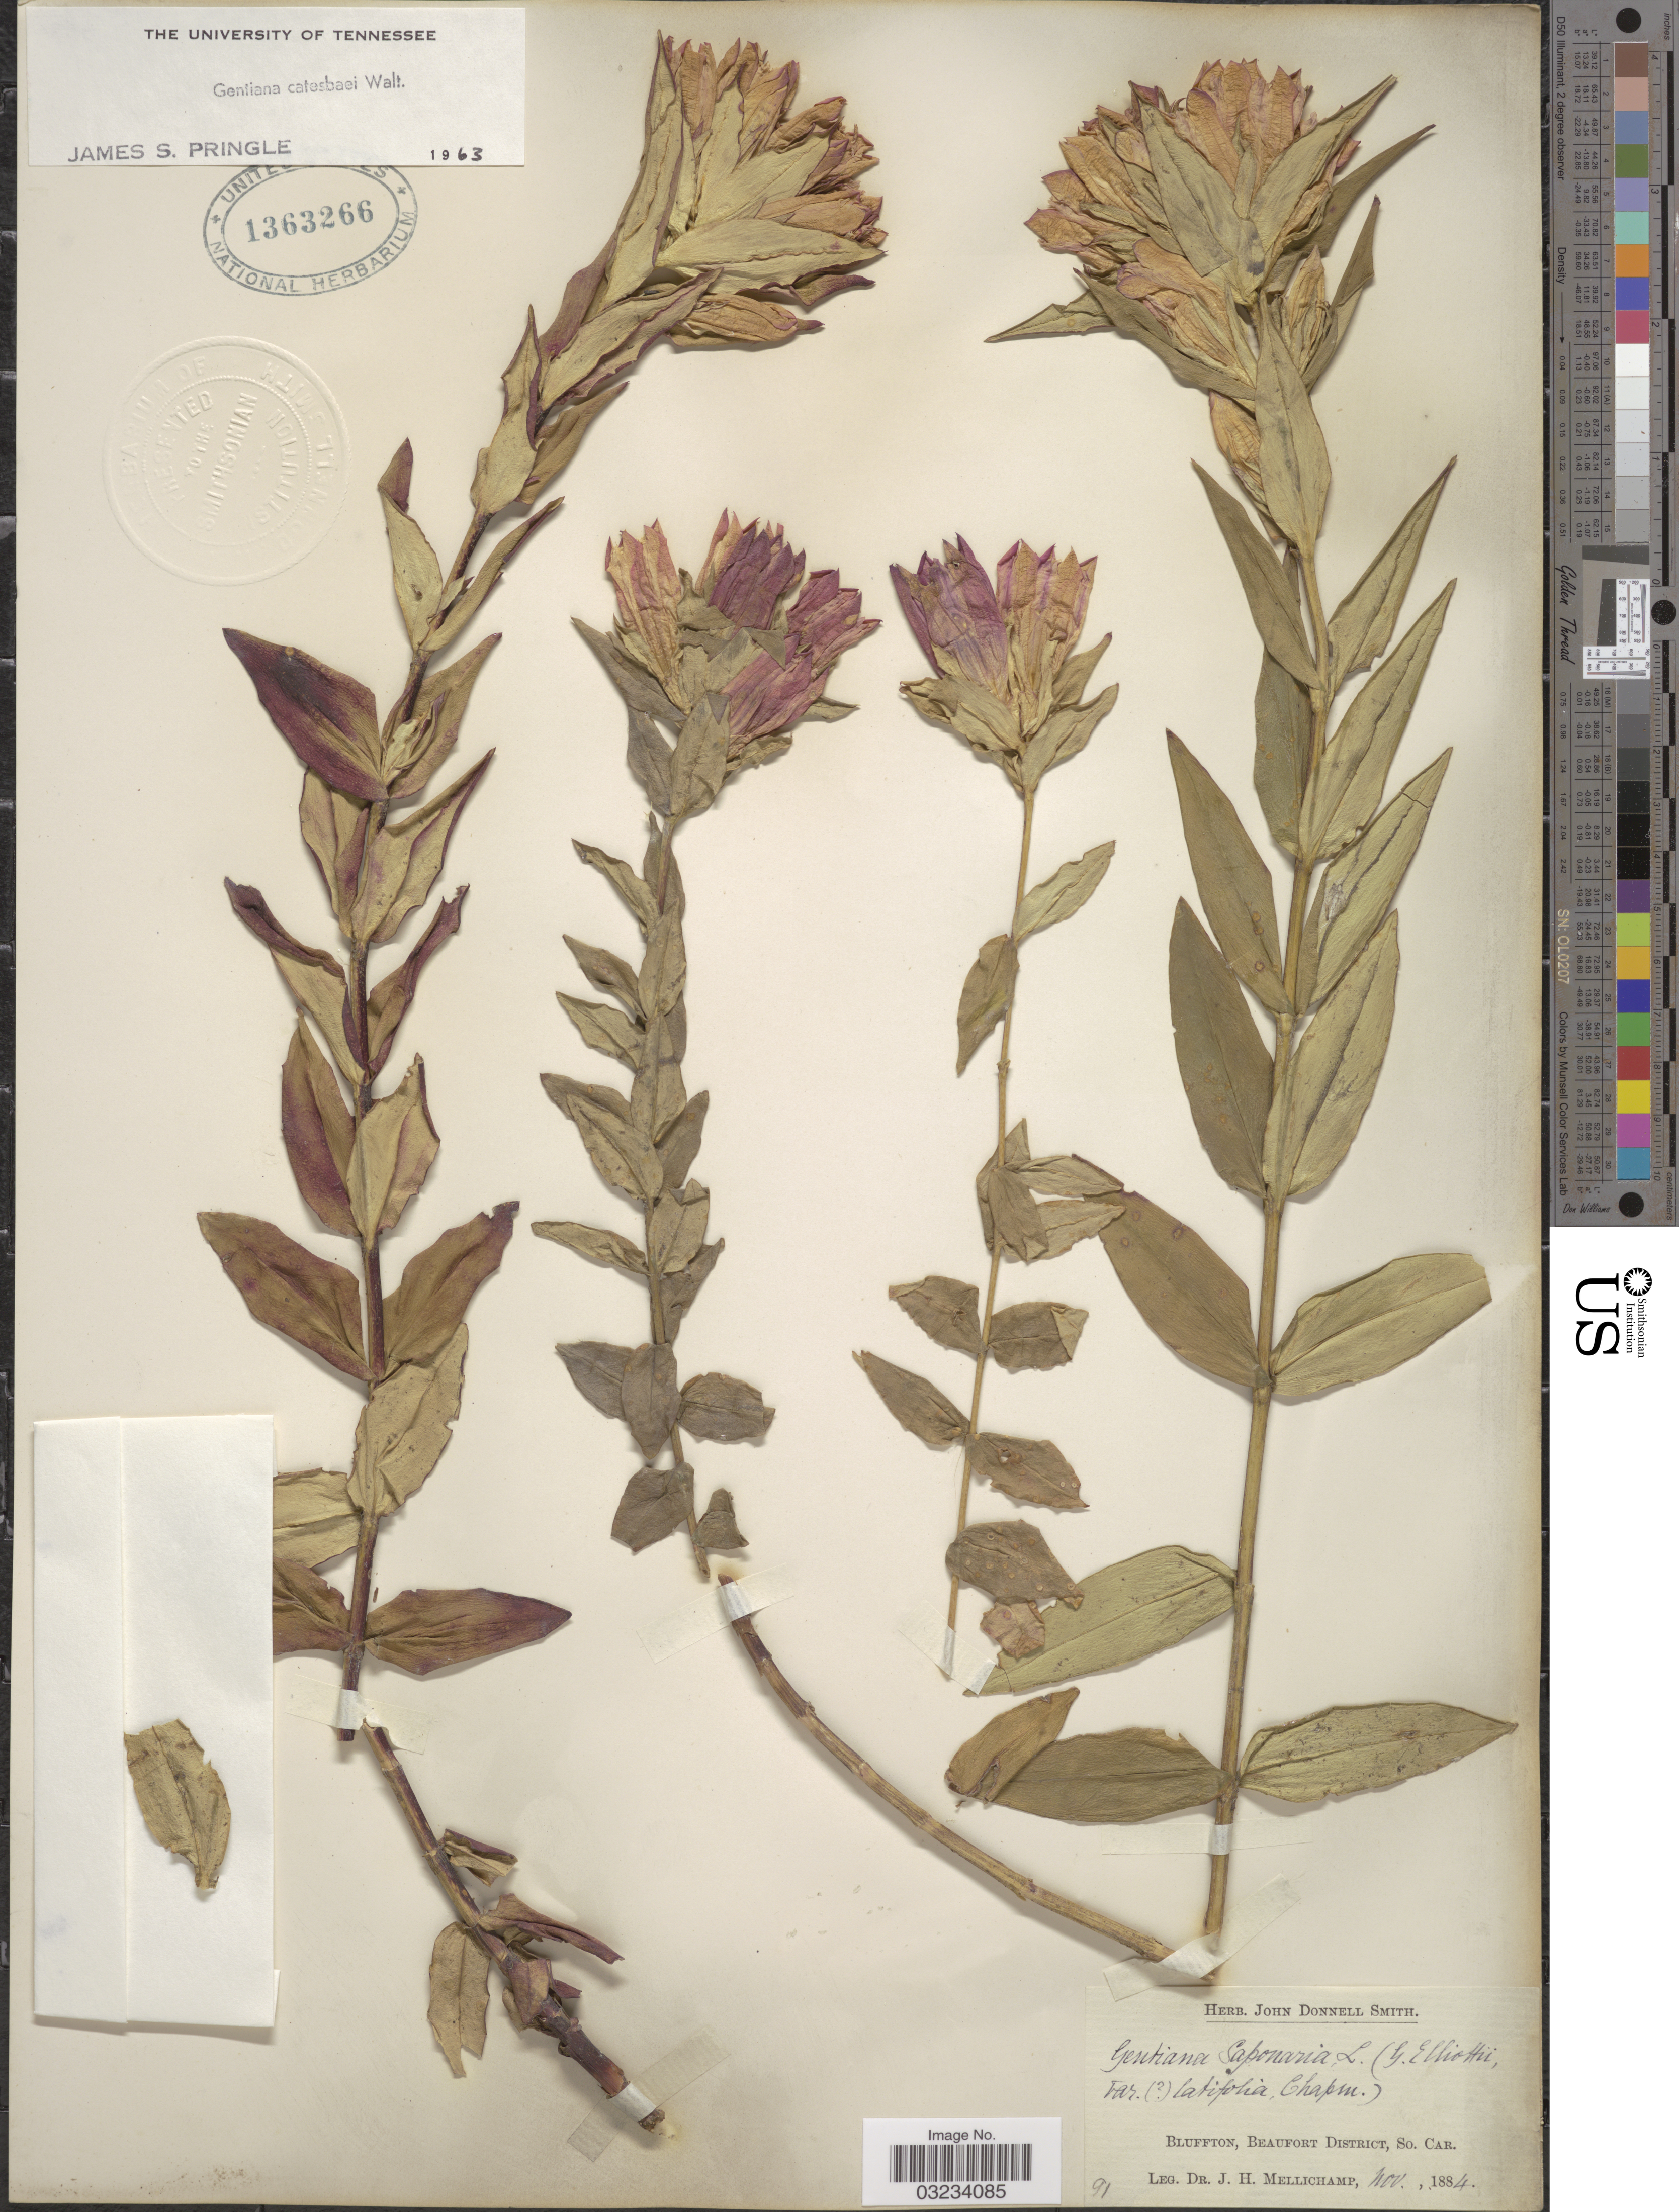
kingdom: Plantae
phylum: Tracheophyta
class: Magnoliopsida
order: Gentianales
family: Gentianaceae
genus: Gentiana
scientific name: Gentiana catesbaei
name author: Walter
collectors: J. H. Mellichamp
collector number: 91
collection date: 1884-11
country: United States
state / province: South Carolina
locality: Bluffton, Beaufort District.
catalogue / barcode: US 1363266